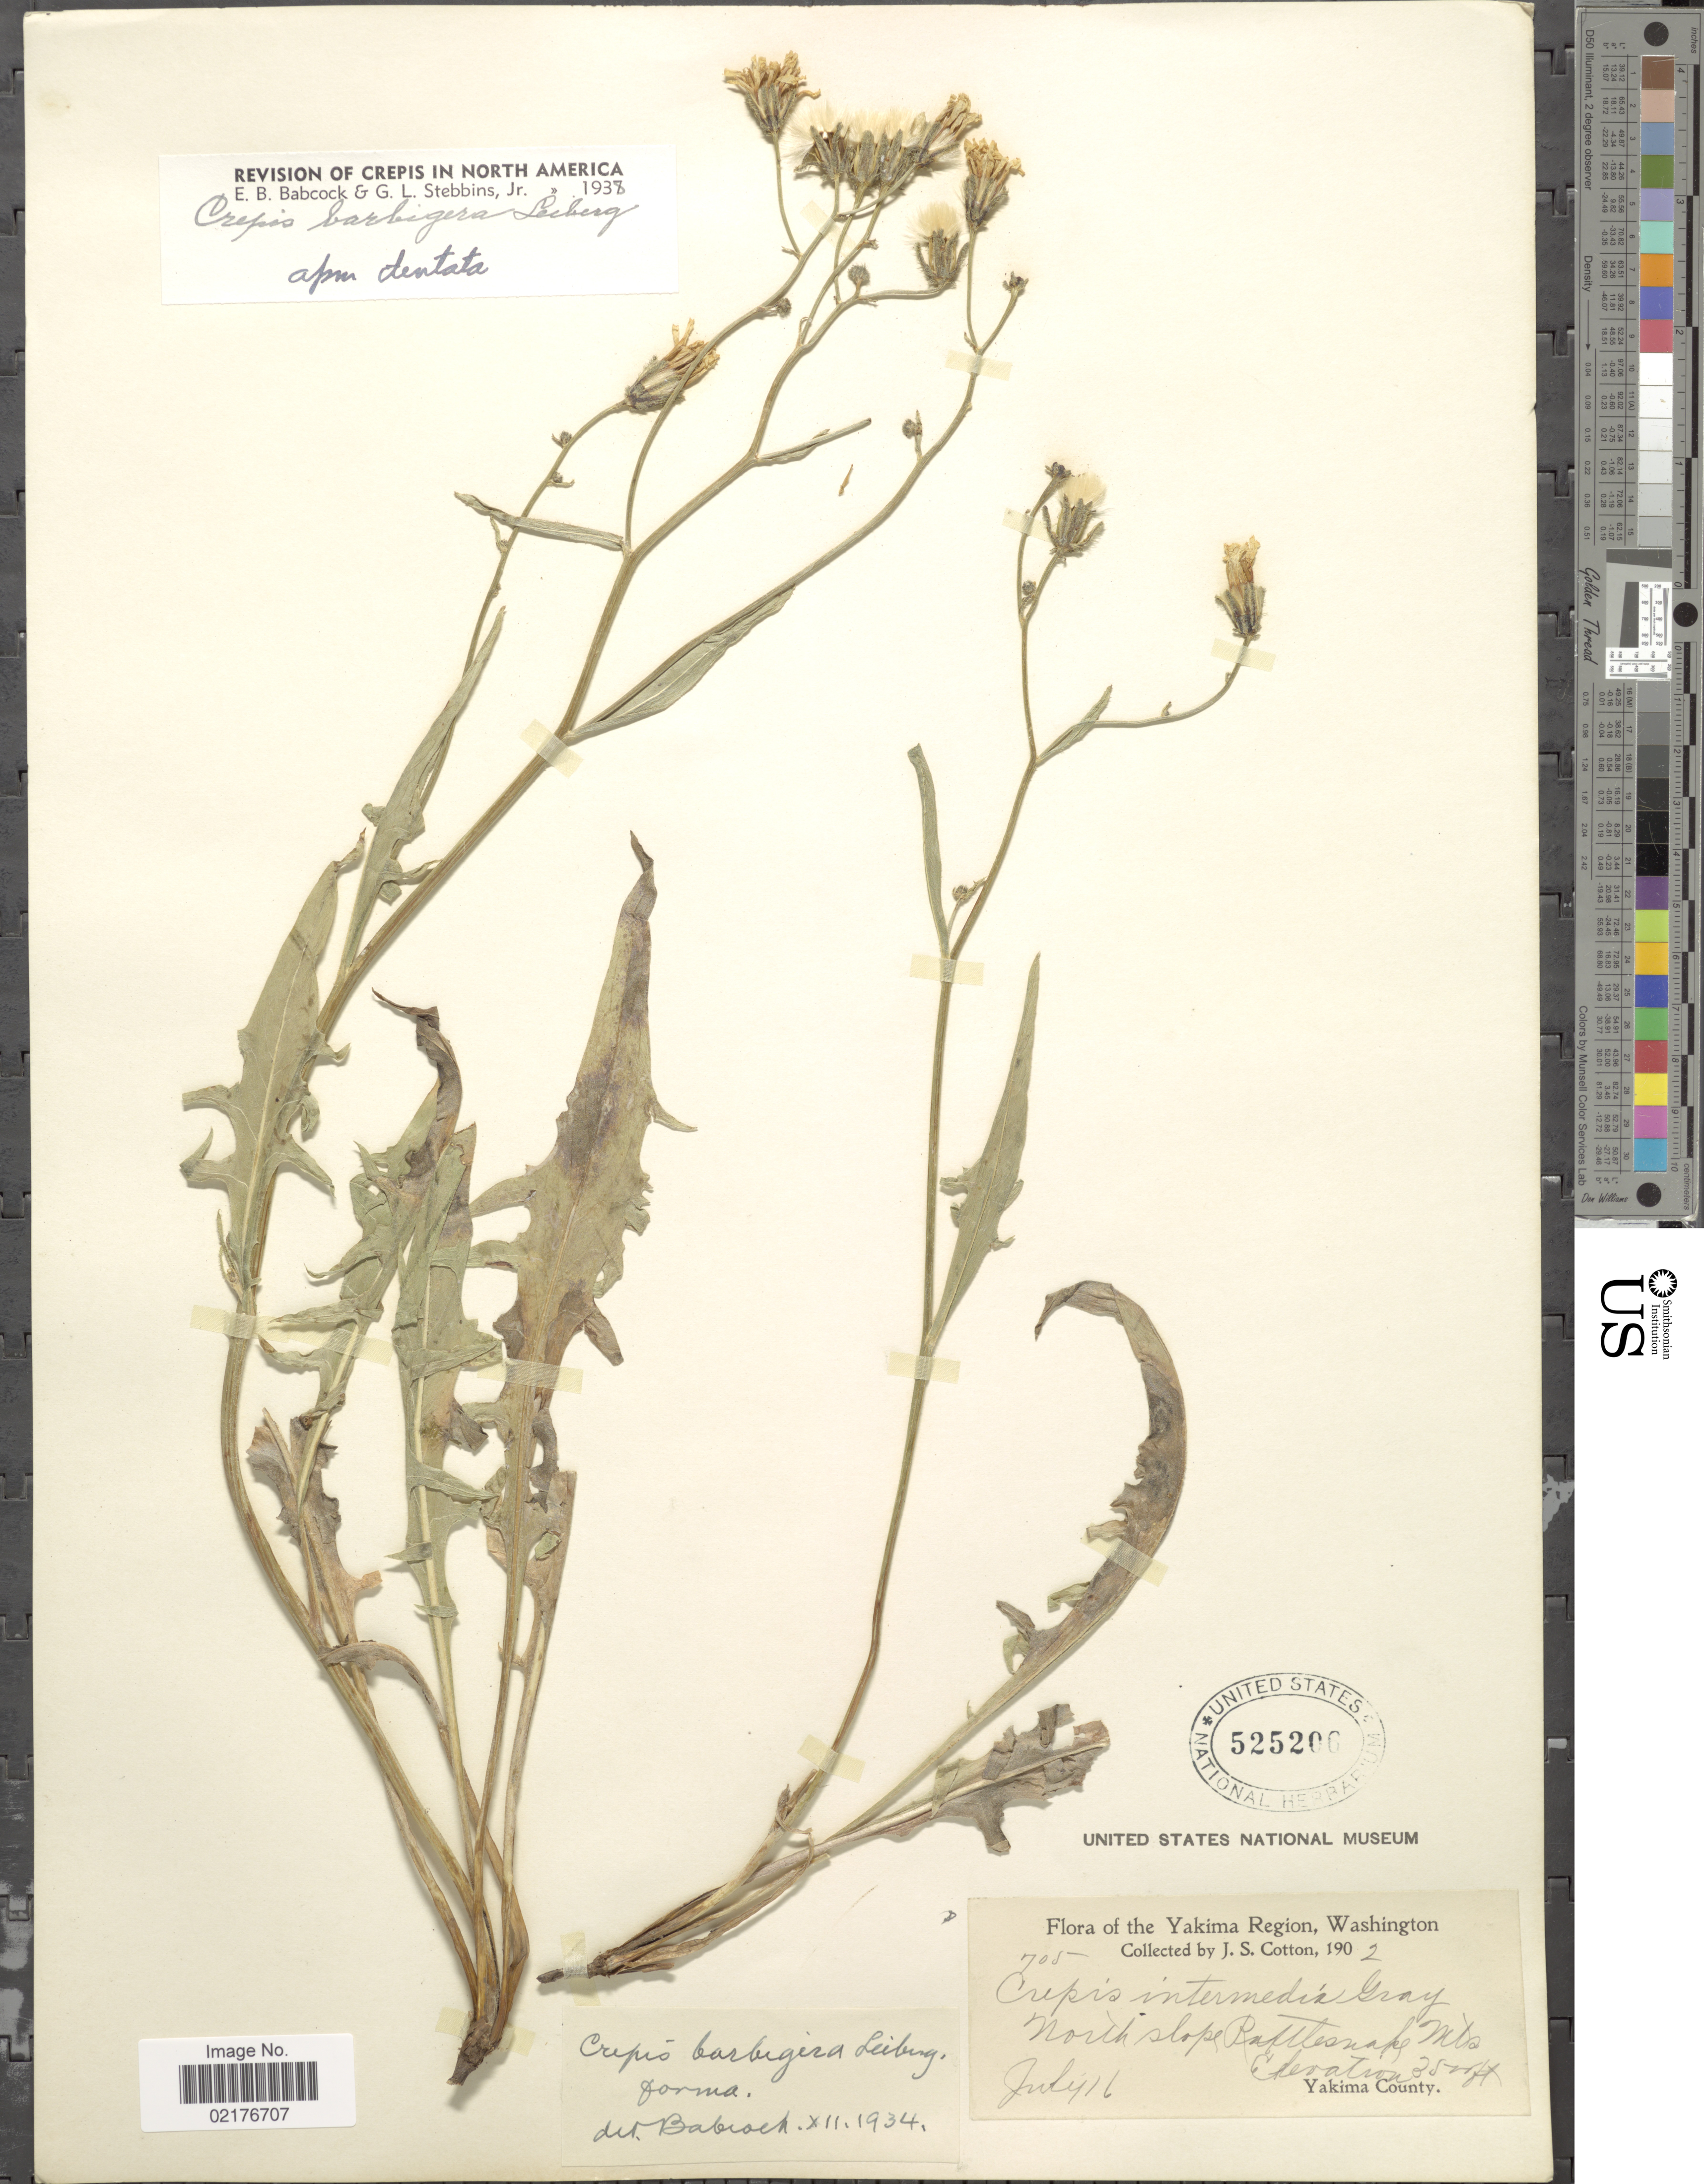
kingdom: Plantae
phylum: Tracheophyta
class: Magnoliopsida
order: Asterales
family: Asteraceae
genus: Crepis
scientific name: Crepis barbigera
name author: Leiberg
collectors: J. S. Cotton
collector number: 705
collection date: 1902-07-16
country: United States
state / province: Washington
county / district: Yakima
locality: Yakima Region, Washington, North slope, Rattle Snake Mts., Yakima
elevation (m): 1067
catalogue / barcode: US 525206